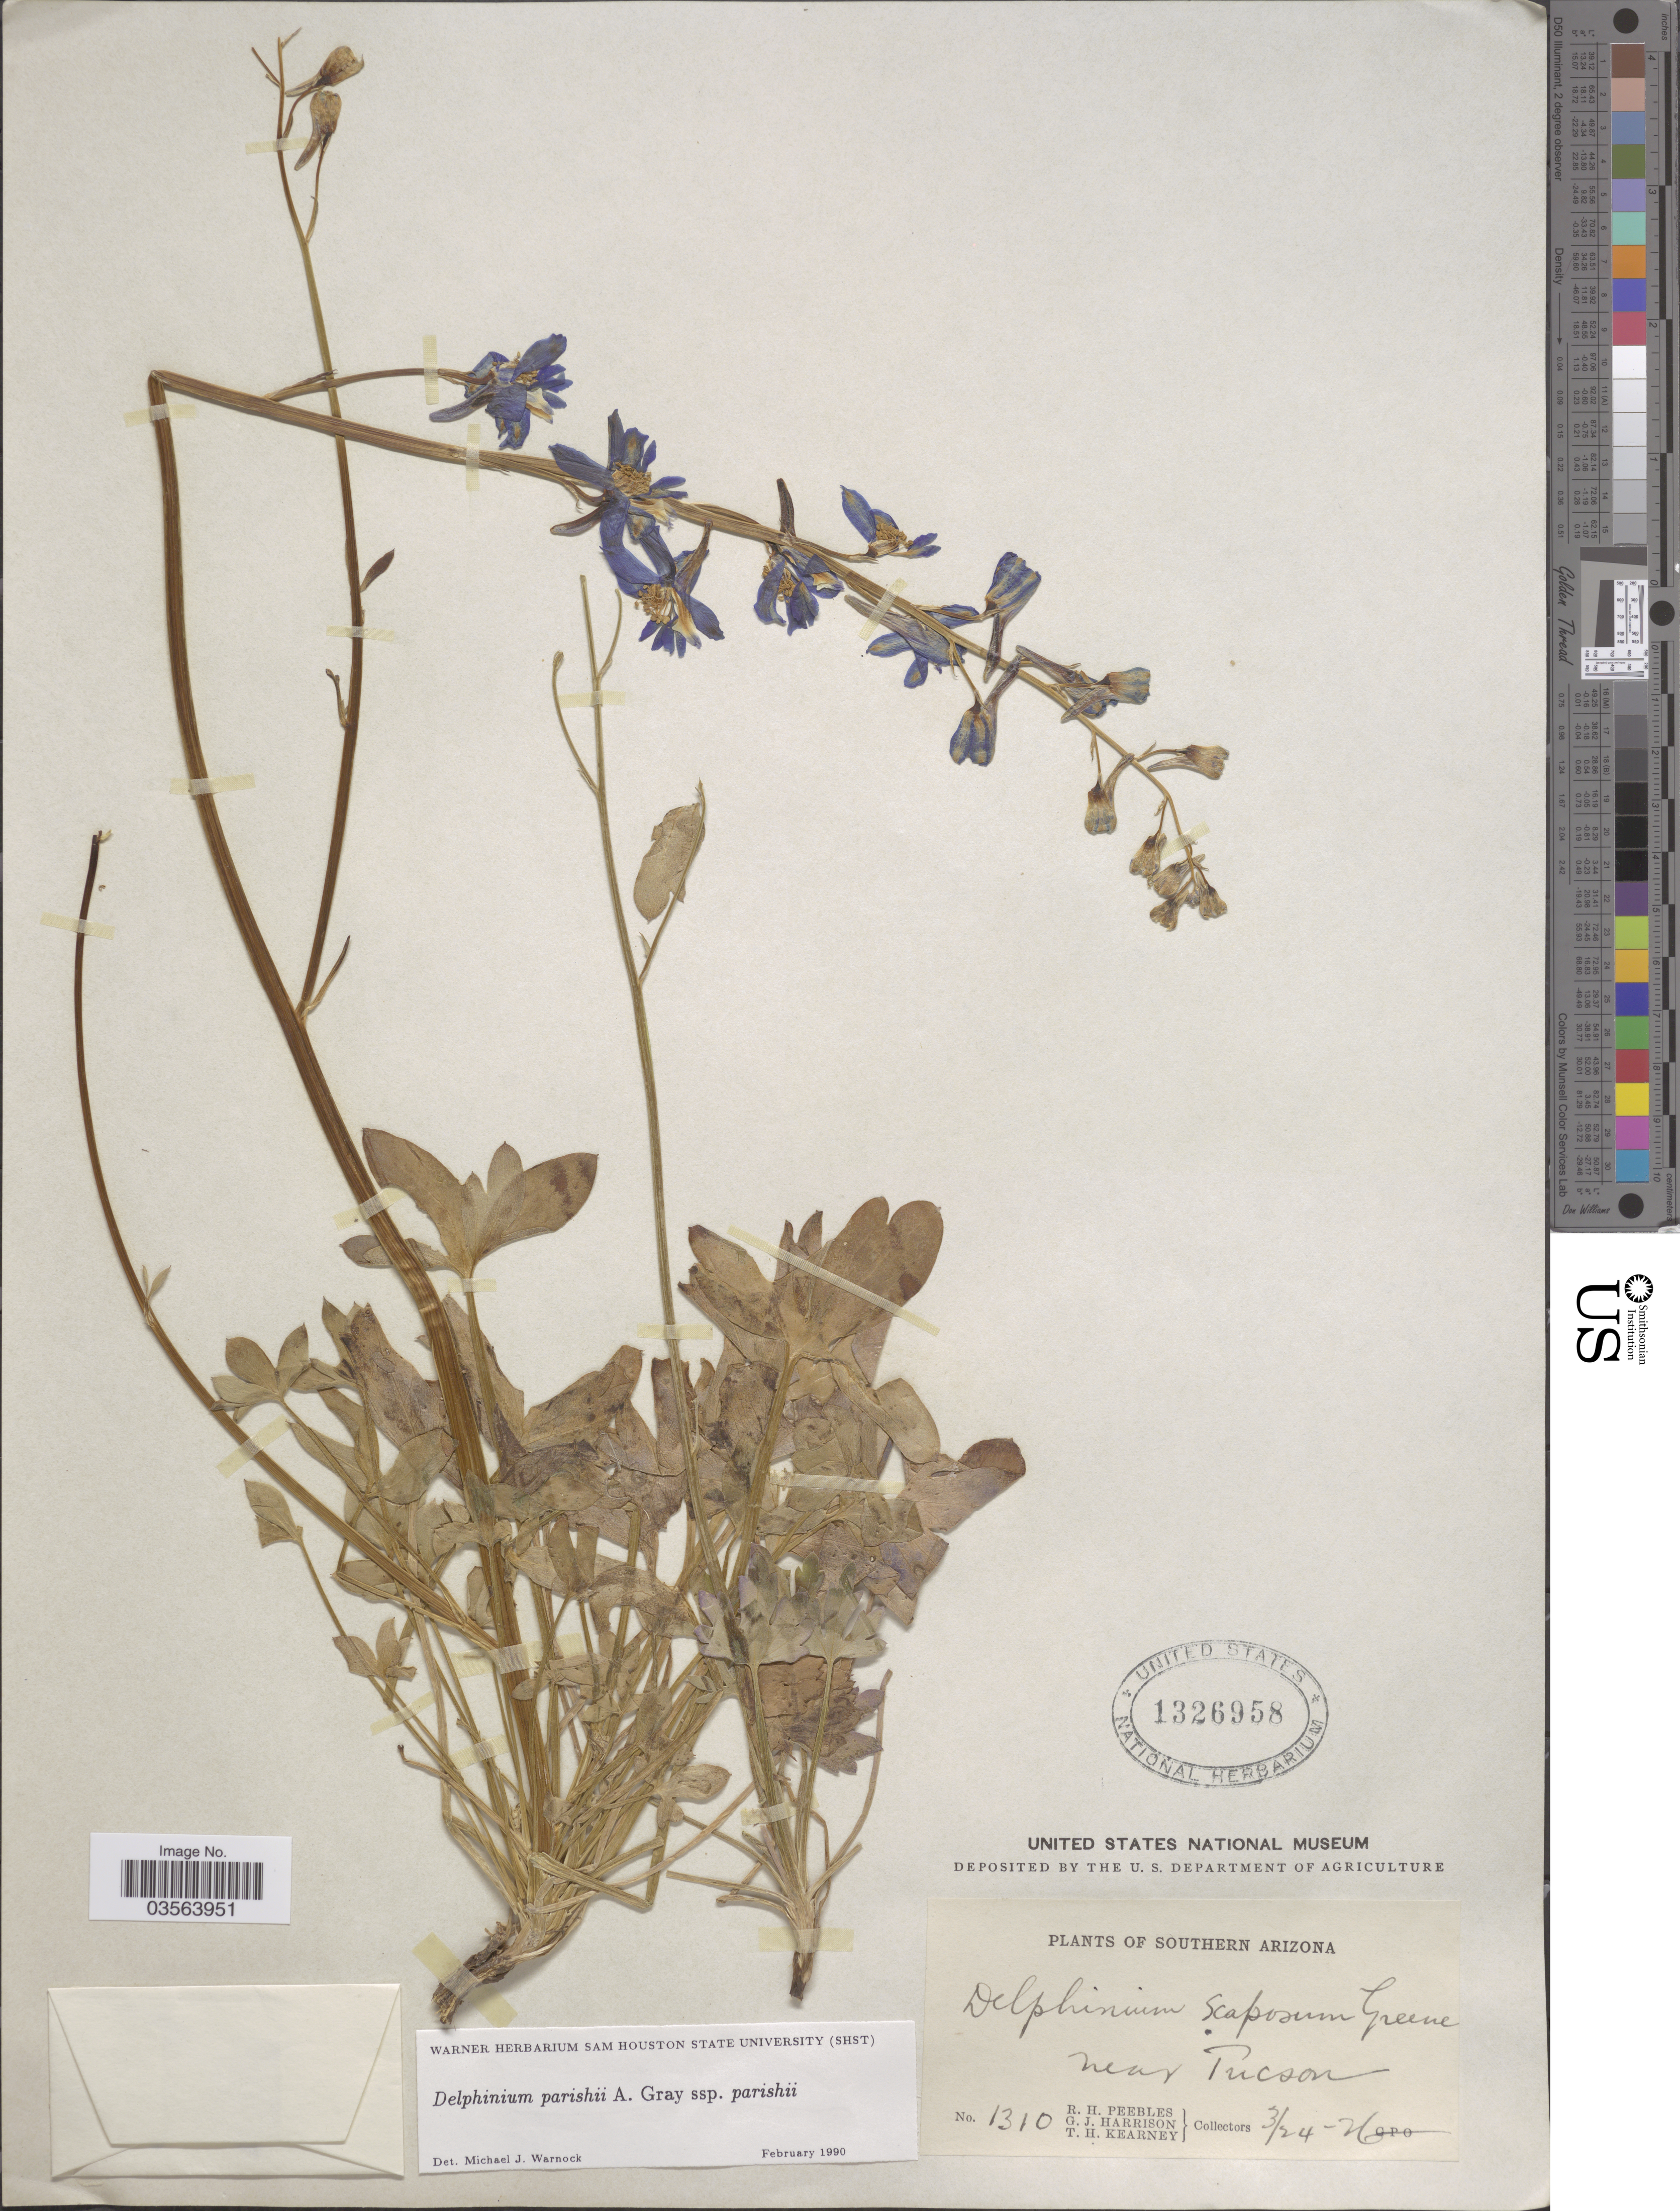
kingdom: Plantae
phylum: Tracheophyta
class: Magnoliopsida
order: Ranunculales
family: Ranunculaceae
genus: Delphinium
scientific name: Delphinium parishii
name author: A. Gray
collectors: R. H. Peebles, G. J. Harrison & T. H. Kearney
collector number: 1310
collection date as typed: Transcribed d/m/y: 24/3/21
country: United States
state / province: Arizona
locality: Southern Arizona. Near Tucson.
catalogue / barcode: US 1326958